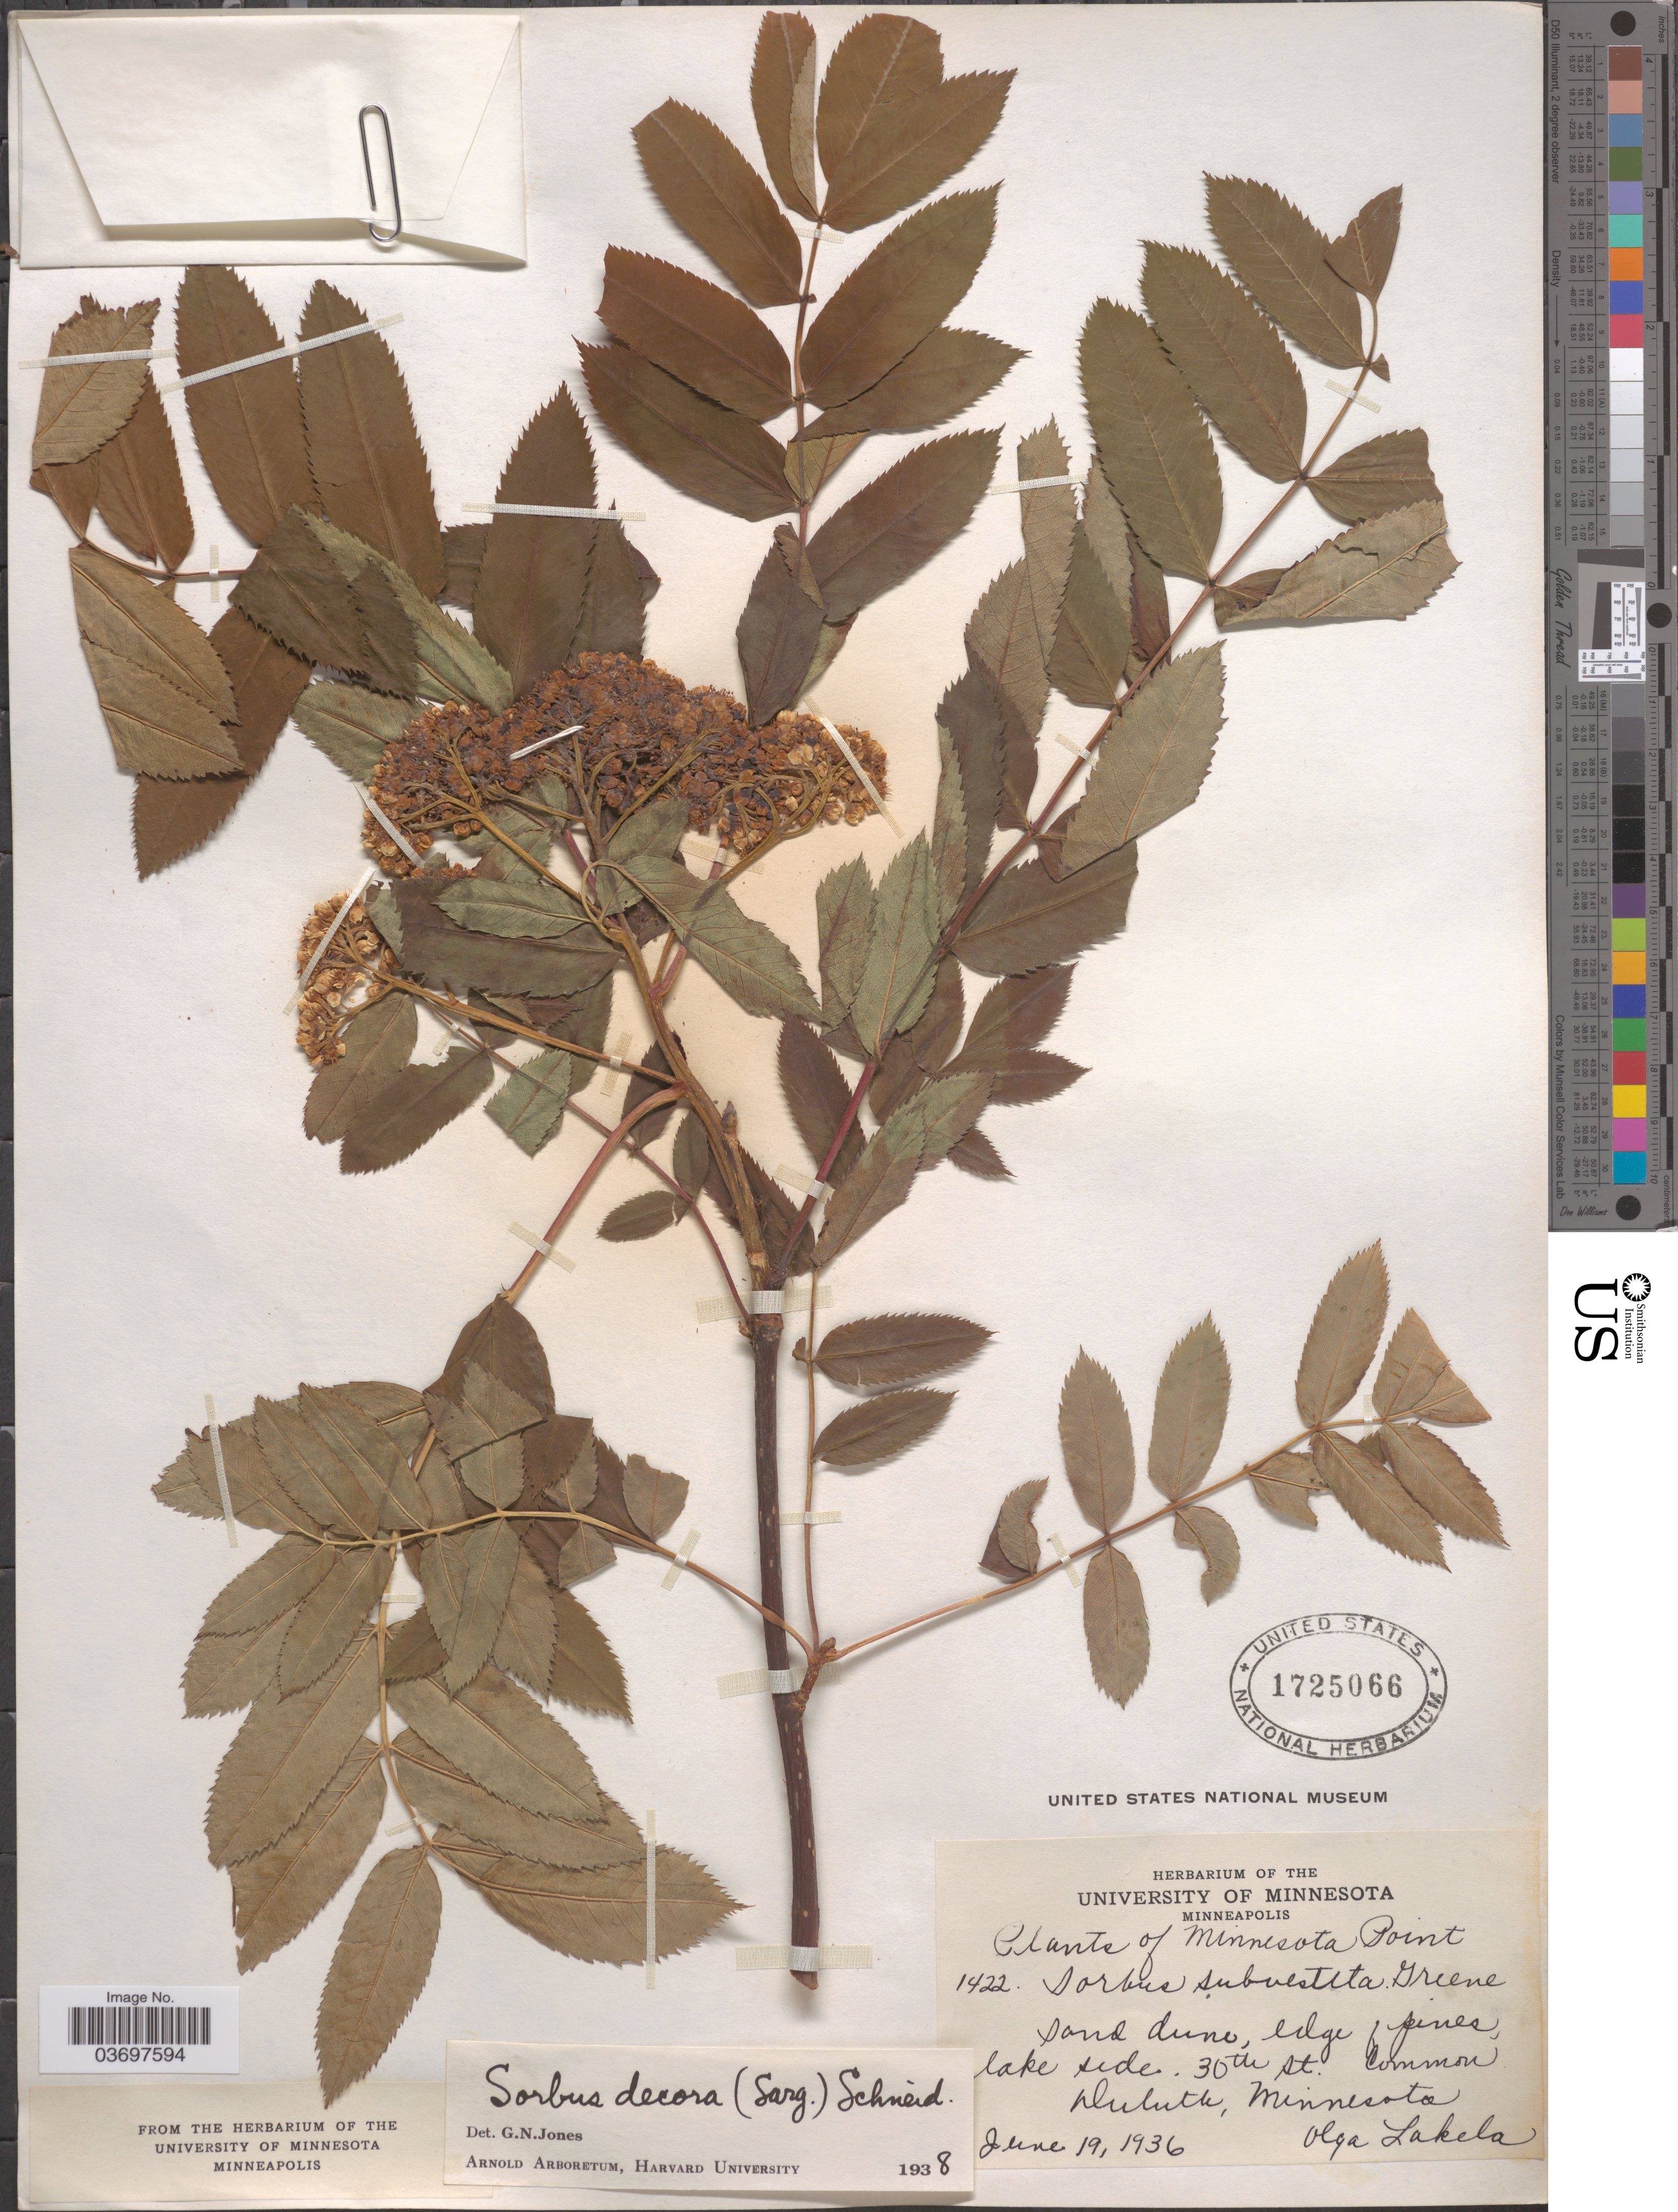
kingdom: Plantae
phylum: Tracheophyta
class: Magnoliopsida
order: Rosales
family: Rosaceae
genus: Sorbus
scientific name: Sorbus decora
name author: (Sarg.) C.K. Schneid.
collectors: O. K. Lakela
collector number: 1422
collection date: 1936-06-19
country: United States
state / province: Minnesota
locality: Minnesota Point. Lake side. 30th st. Duluth.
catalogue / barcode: US 1725066